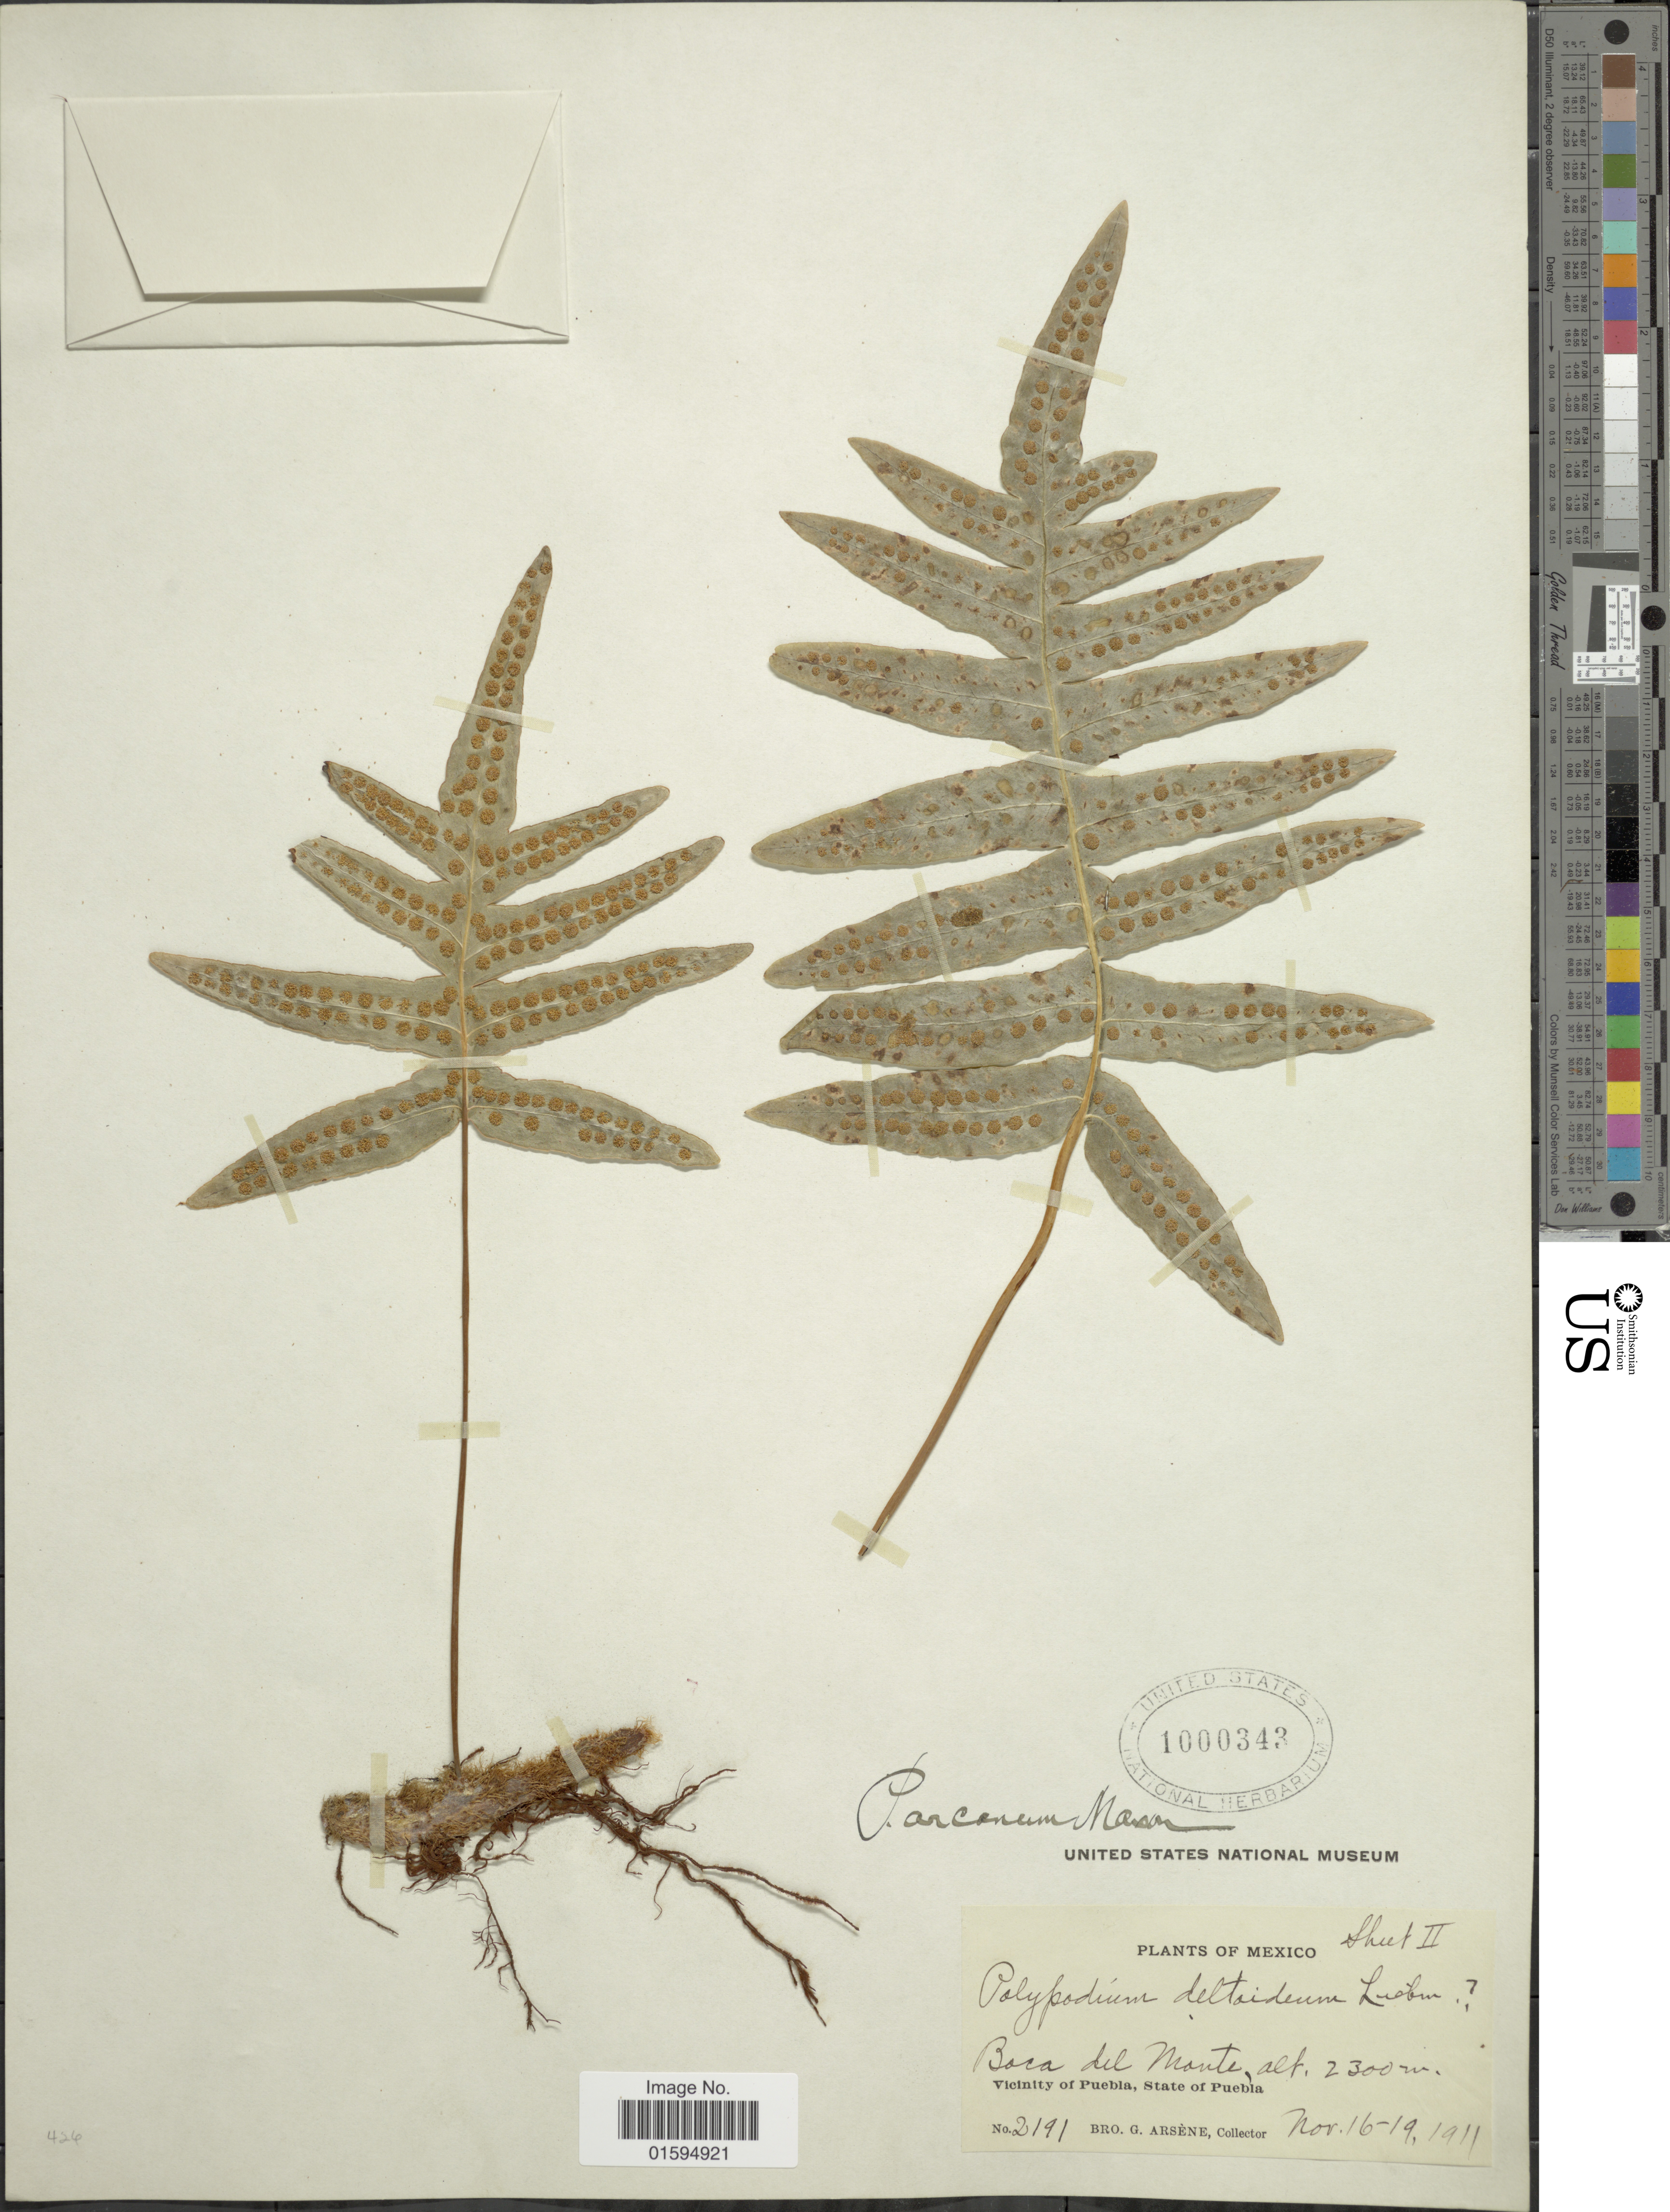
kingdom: Plantae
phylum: Tracheophyta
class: Polypodiopsida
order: Polypodiales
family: Polypodiaceae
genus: Polypodium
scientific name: Polypodium arcanum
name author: Maxon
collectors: Bro. G. Arsène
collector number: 2191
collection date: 1911-11-16/1911-11-19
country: Mexico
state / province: Puebla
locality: Boca del Monte, Vicinity of Puebla, State of Puebla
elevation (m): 2300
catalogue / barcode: US 1000343